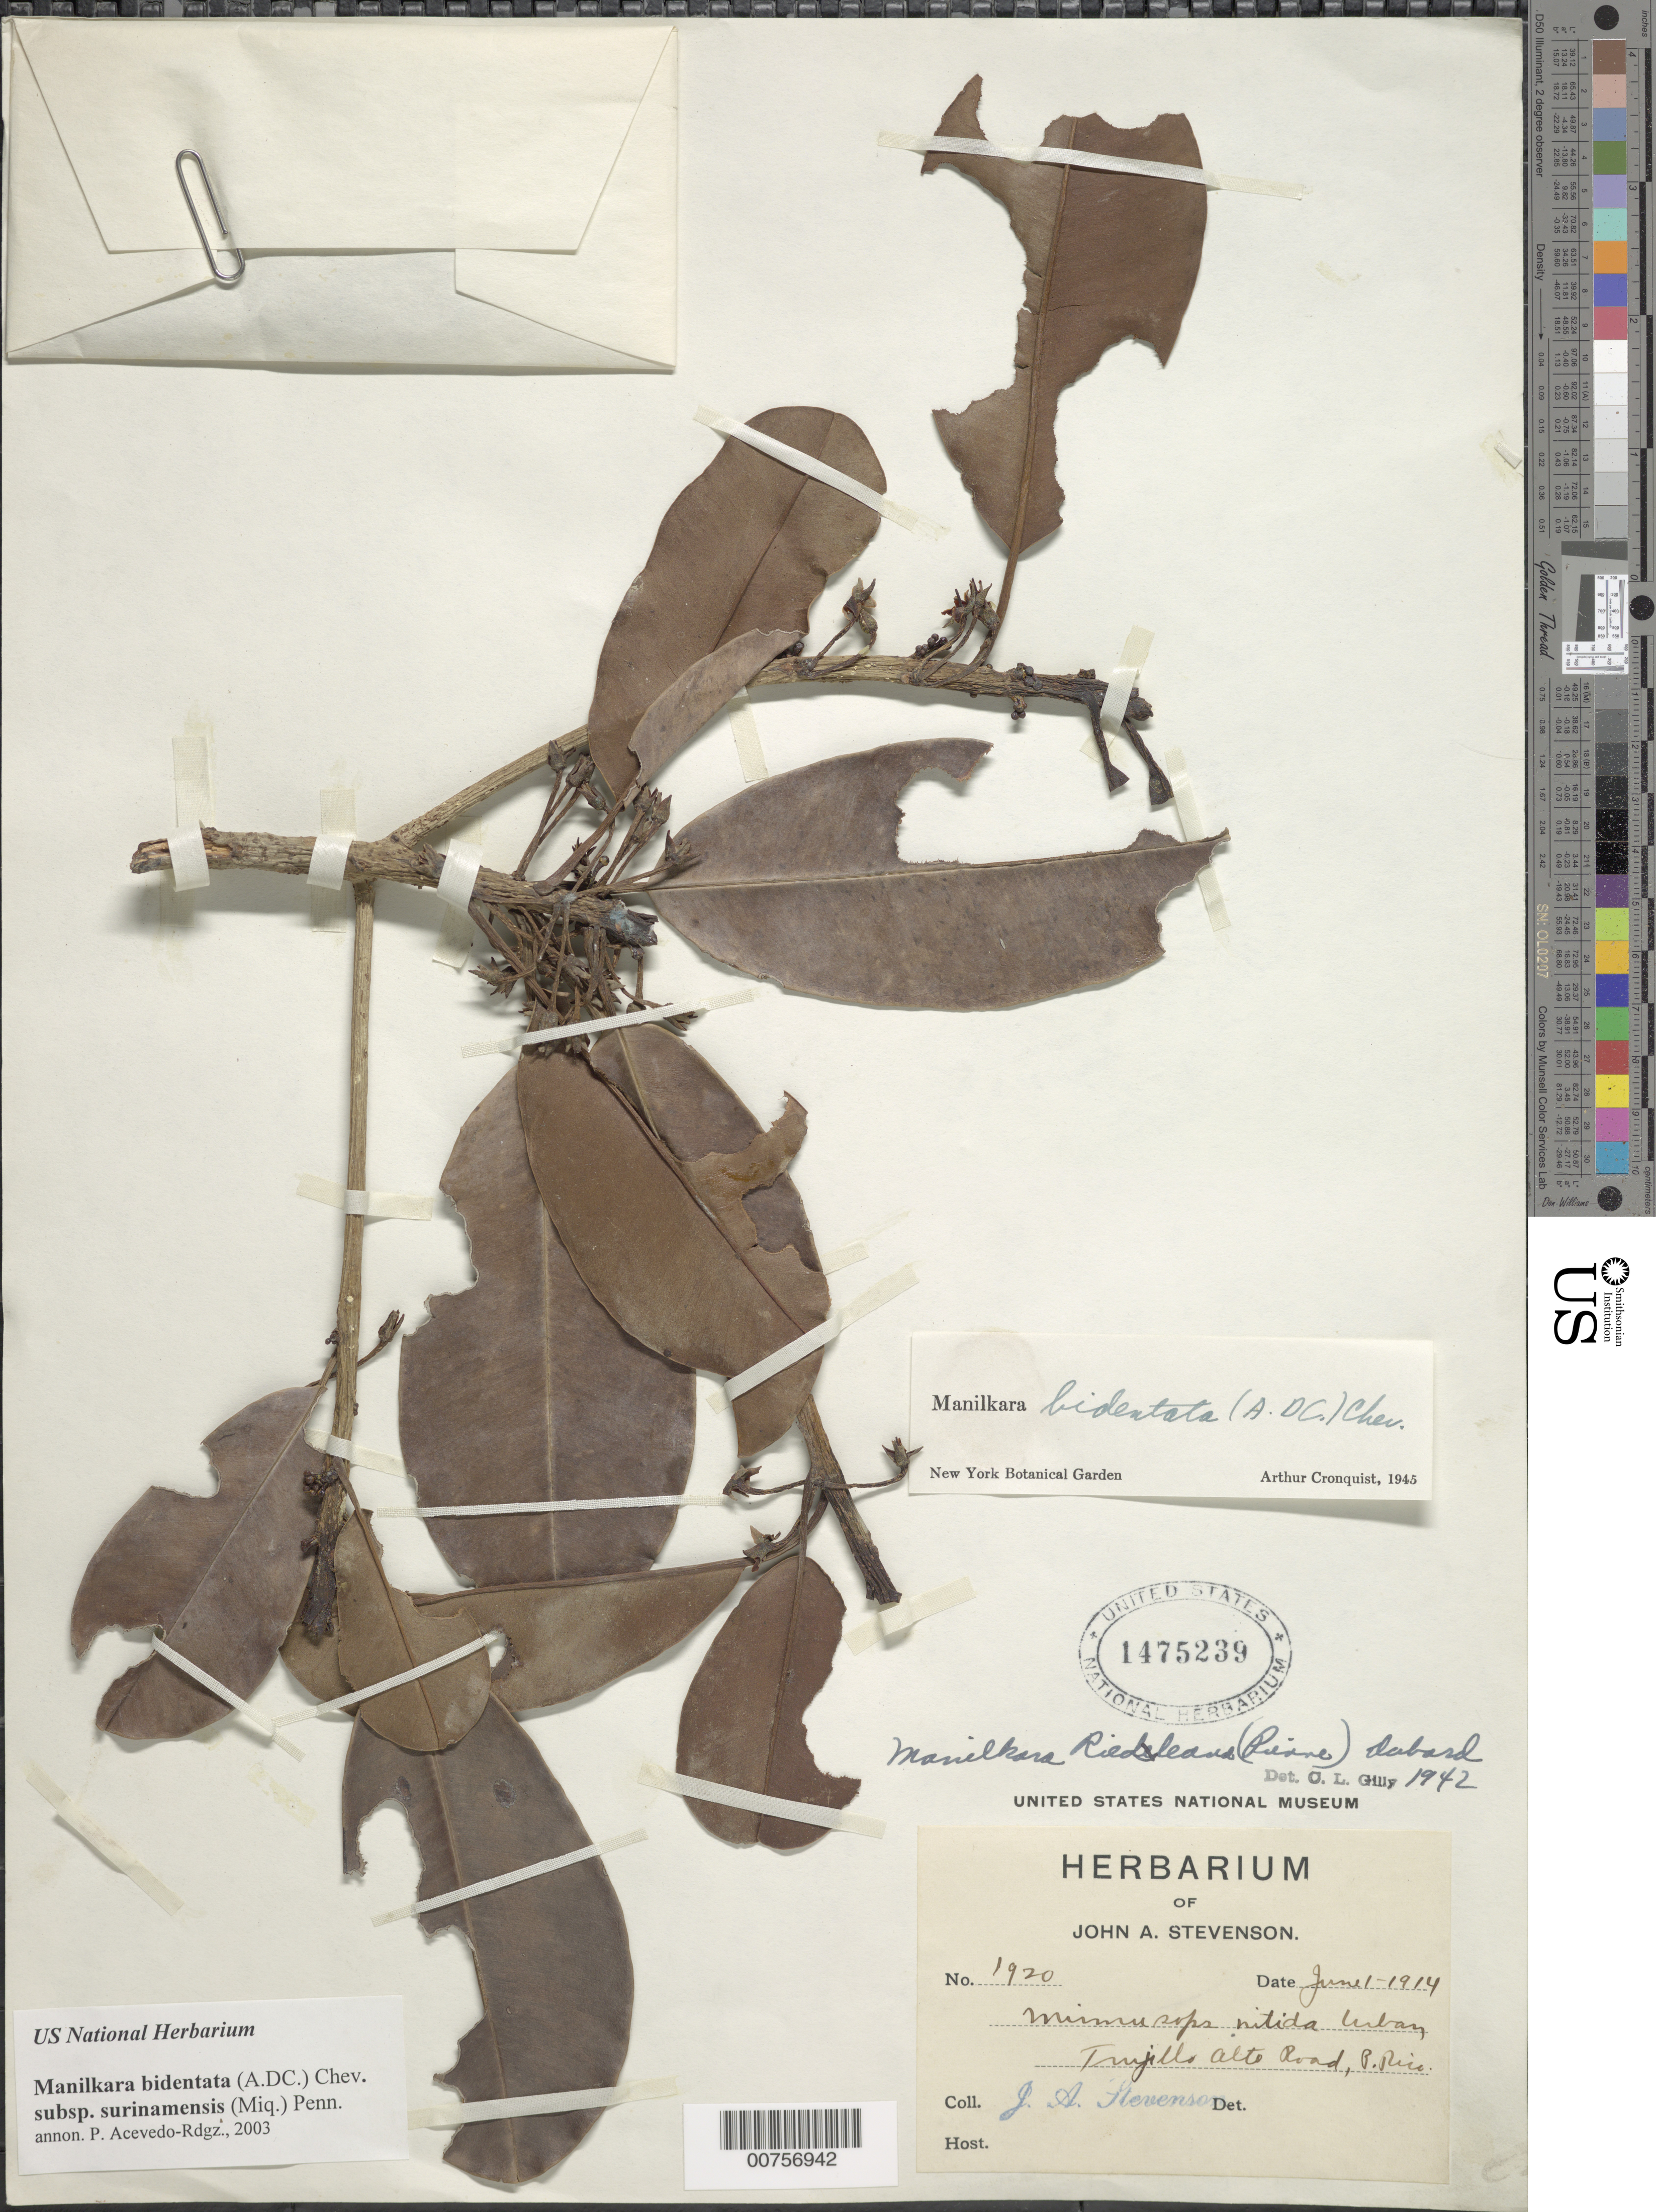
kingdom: Plantae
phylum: Tracheophyta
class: Magnoliopsida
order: Ericales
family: Sapotaceae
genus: Manilkara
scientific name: Manilkara bidentata subsp. surinamensis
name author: (Miq.) T.D. Penn.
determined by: Acevedo-Rodríguez, P., (BOT), Smithsonian Institution - National Museum of Natural History (UNITED STATES)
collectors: J. Stevenson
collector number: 1920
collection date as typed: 01 Jun 1914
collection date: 1914-06-01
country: Puerto Rico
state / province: Trujillo Alto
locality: Trujillo Alto Road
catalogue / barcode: US 1475239